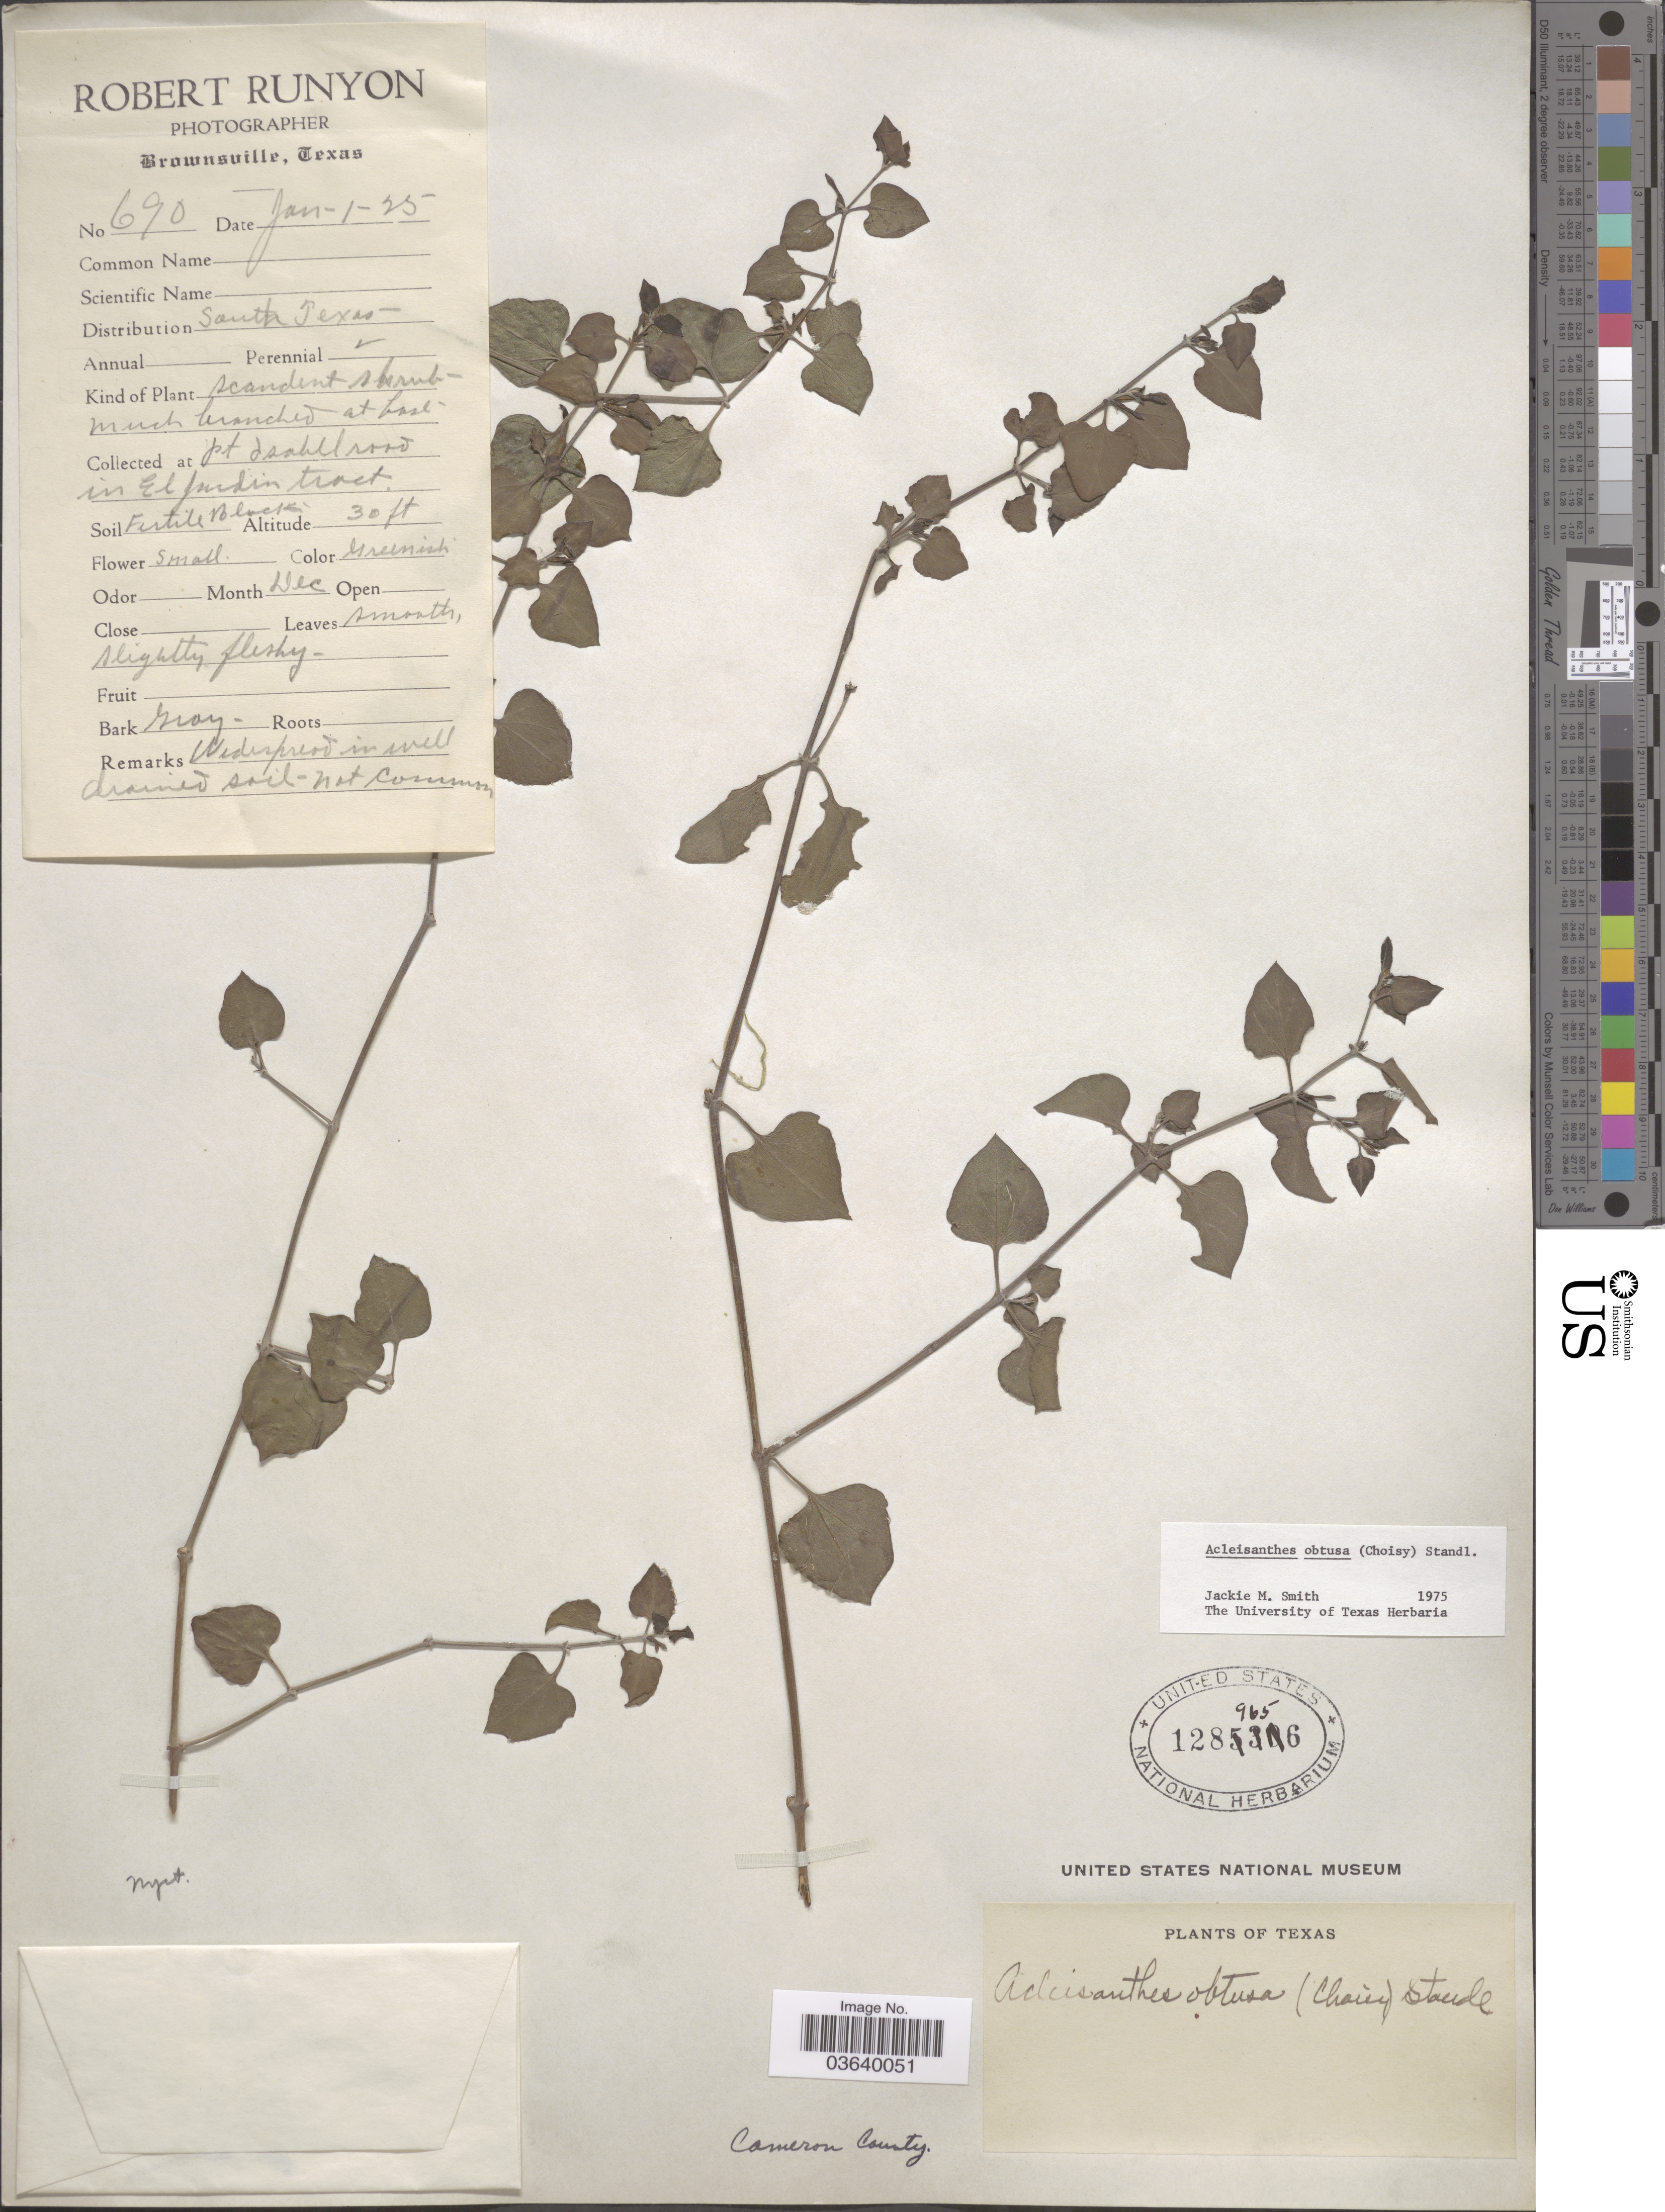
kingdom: Plantae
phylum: Tracheophyta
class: Magnoliopsida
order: Caryophyllales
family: Nyctaginaceae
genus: Acleisanthes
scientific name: Acleisanthes obtusa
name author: (Choisy) Standl.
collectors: R. Runyon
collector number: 690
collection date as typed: Transcribed d/m/y: 1/1/25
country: United States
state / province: Texas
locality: At Pt Isabel road in El Jardin tract. Cameron County.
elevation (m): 9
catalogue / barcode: US 1289656